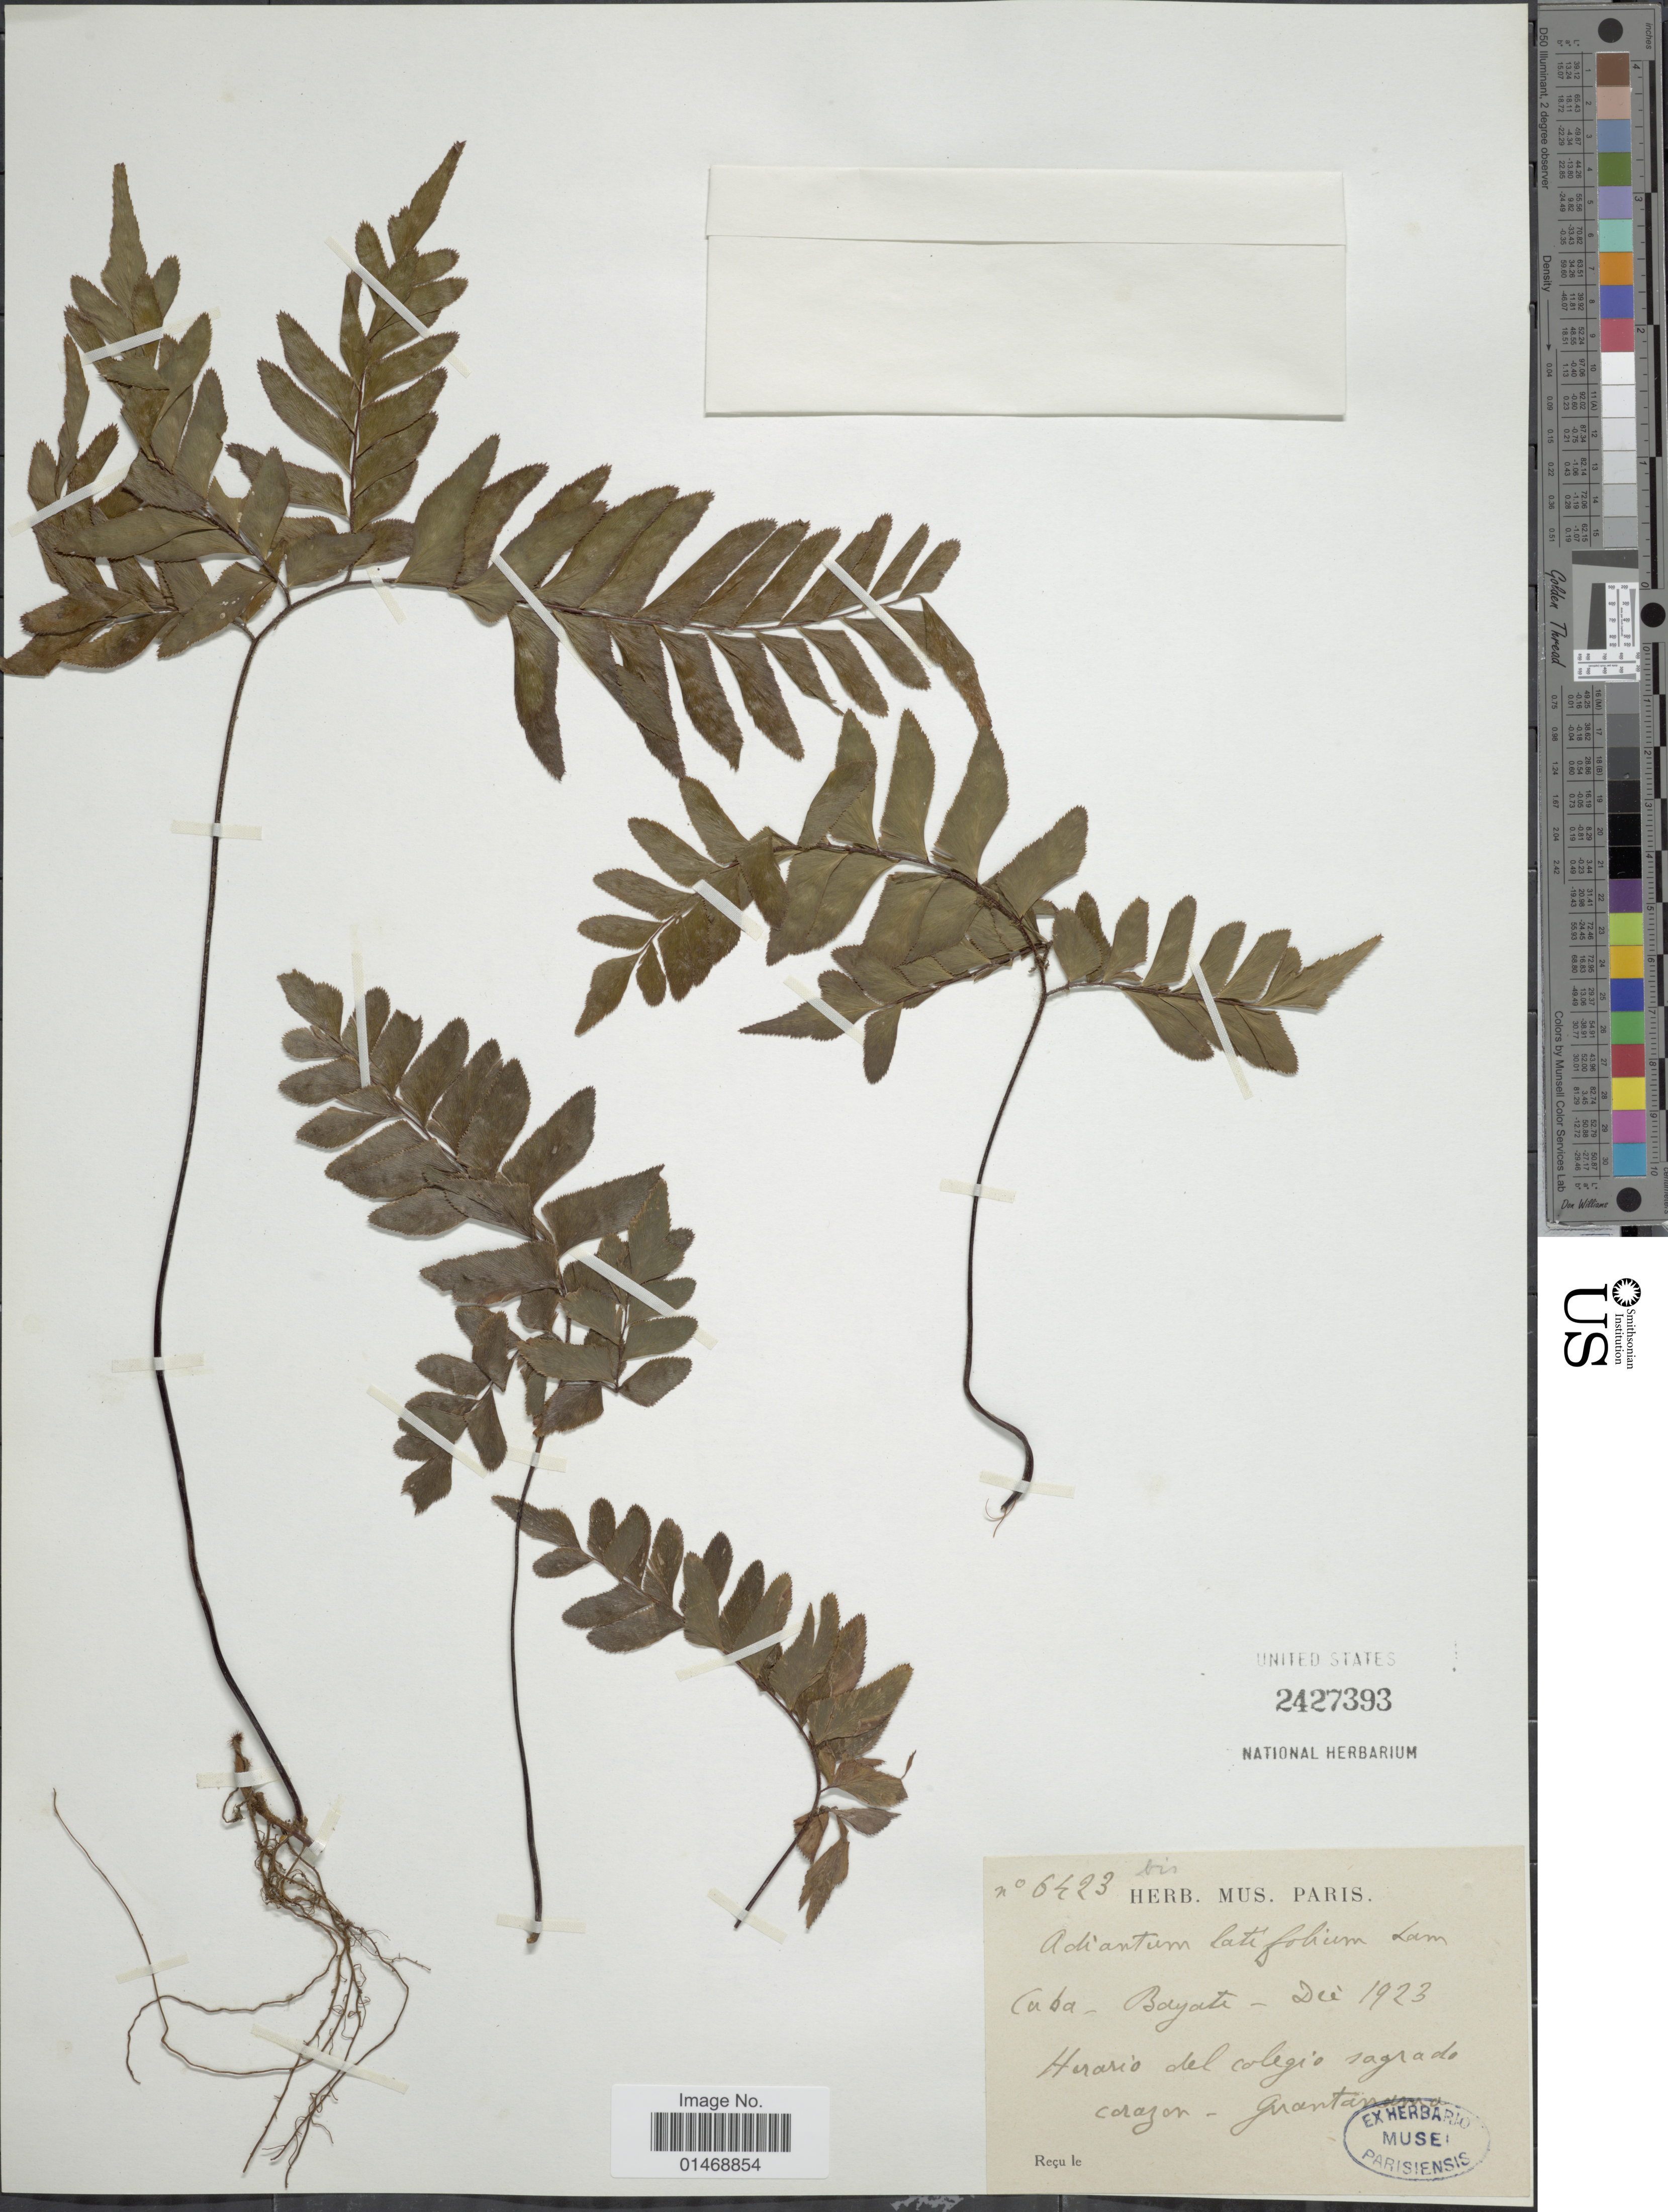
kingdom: Plantae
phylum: Tracheophyta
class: Polypodiopsida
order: Polypodiales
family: Pteridaceae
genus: Adiantum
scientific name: Adiantum latifolium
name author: Lam.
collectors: ex herb. Mus. Paris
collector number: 6423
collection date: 1923-12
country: Cuba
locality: Bayate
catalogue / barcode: US 2427393